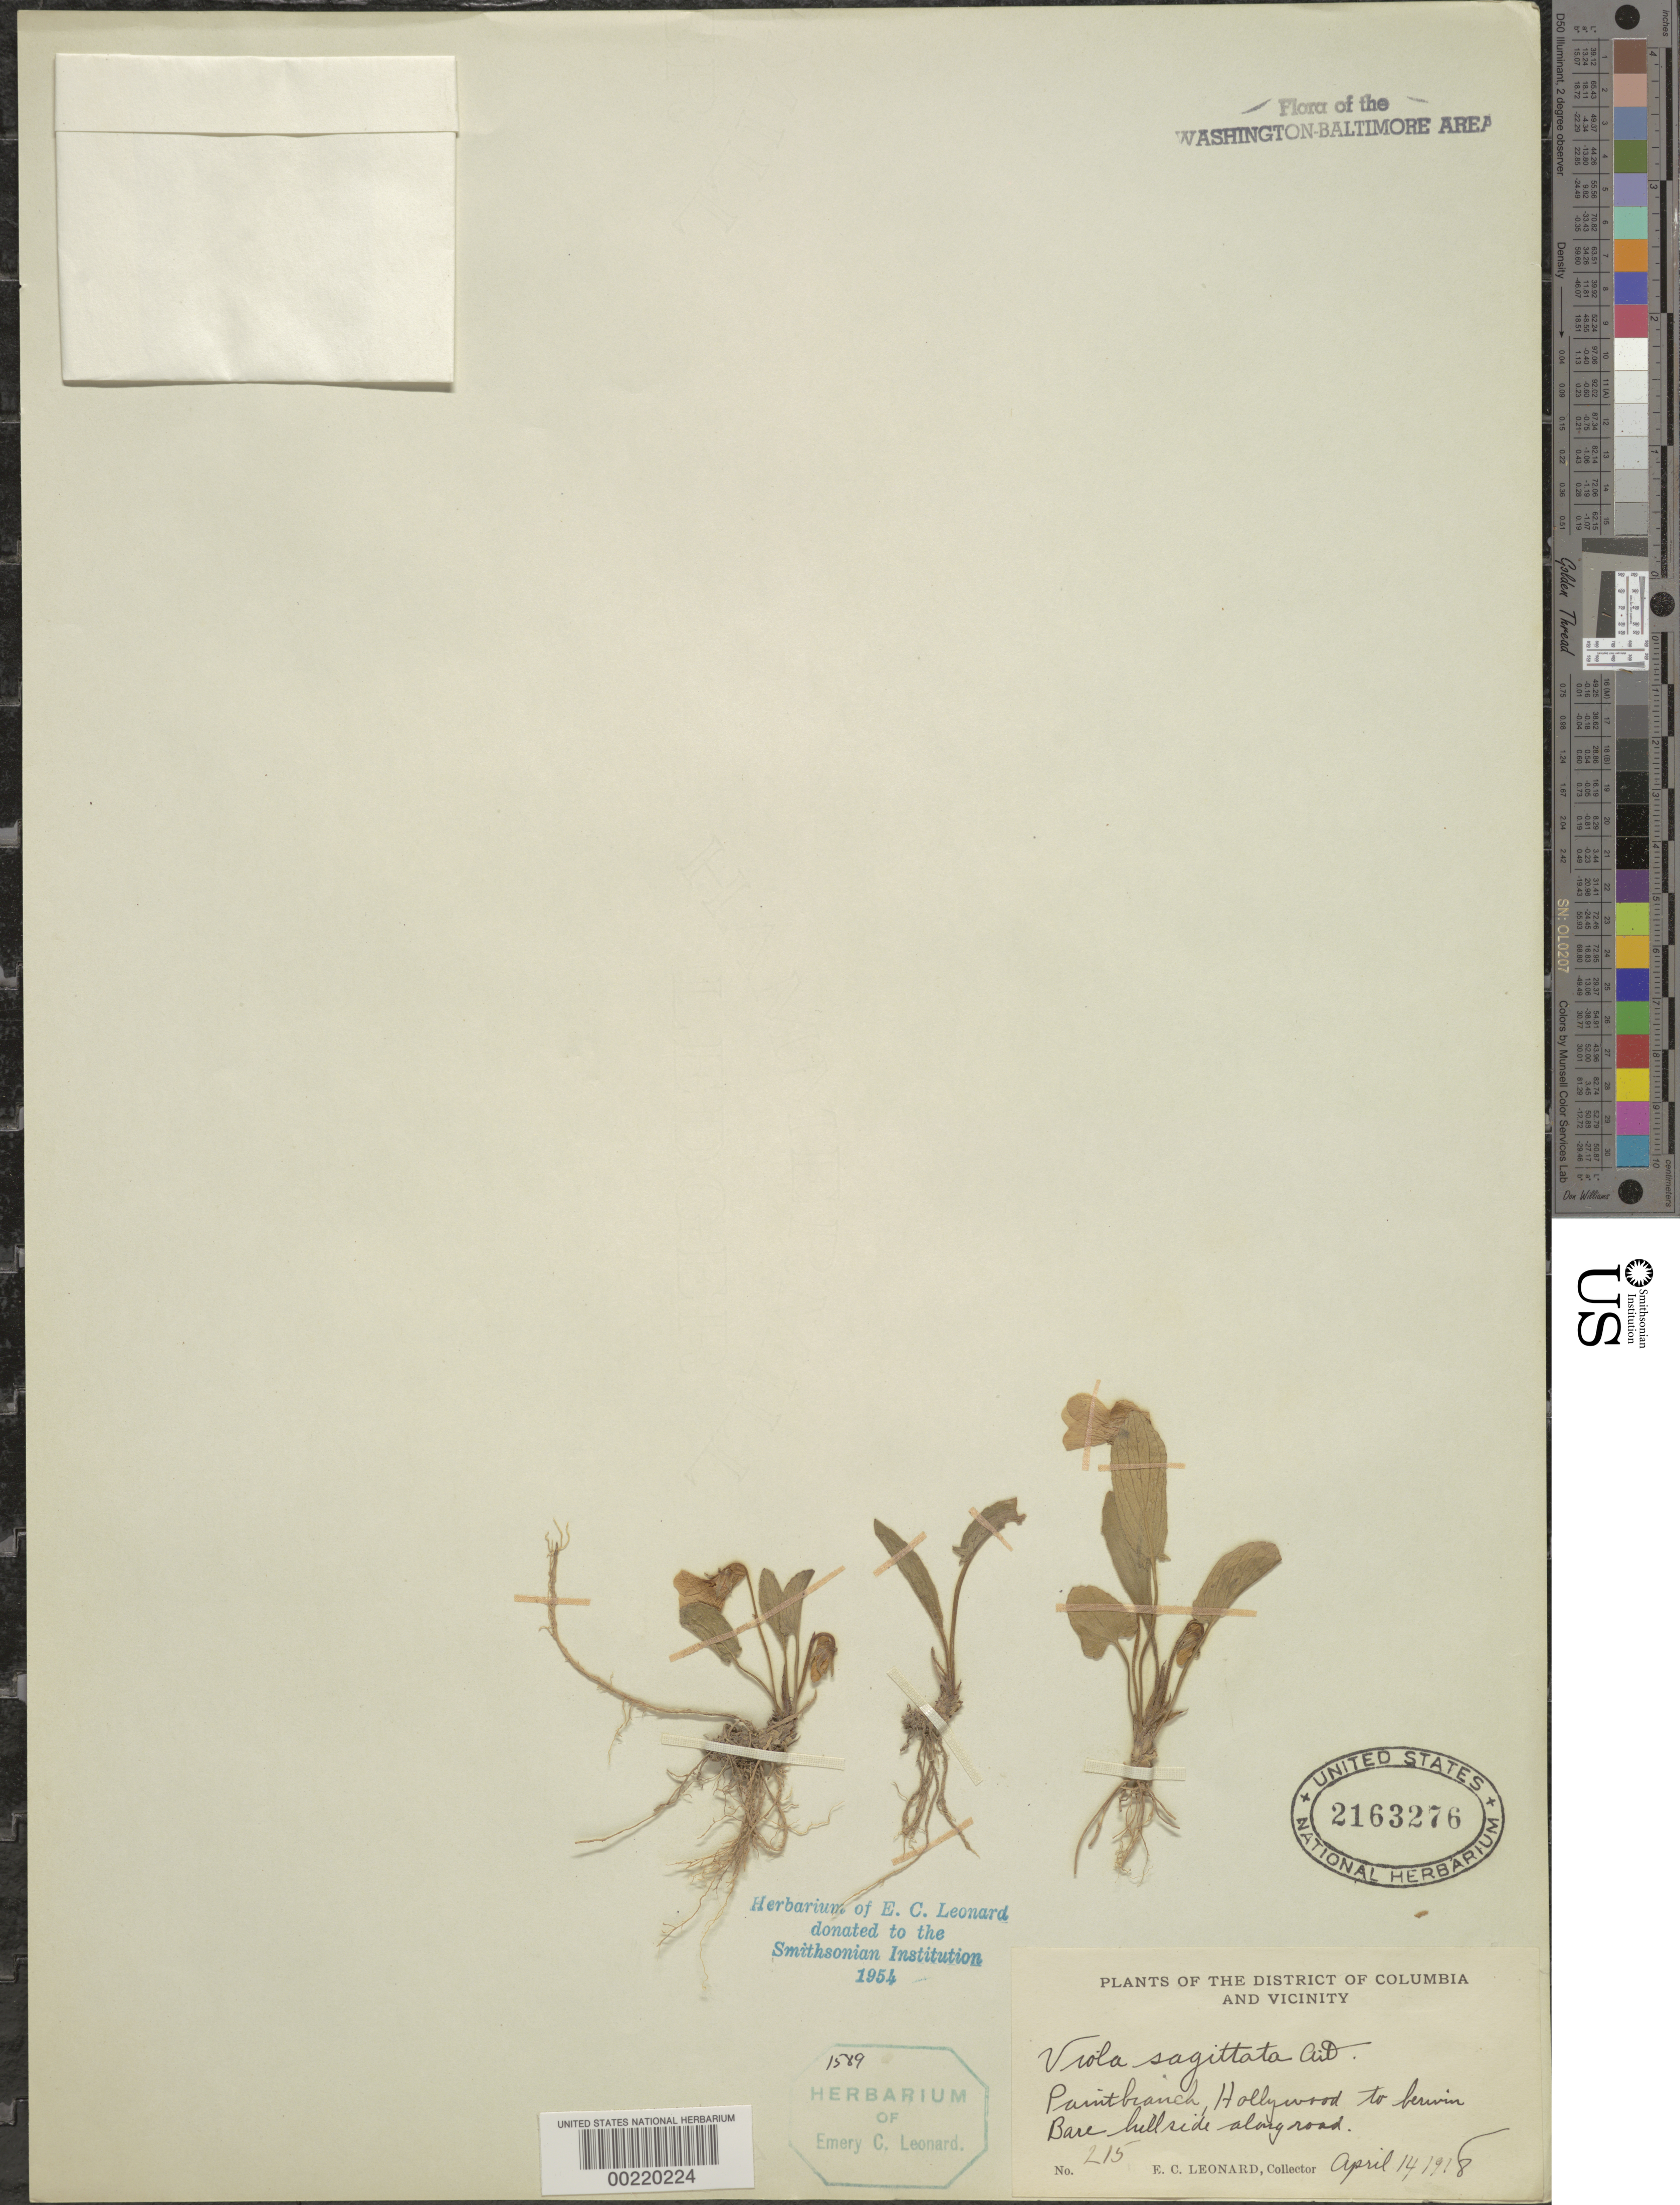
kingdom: Plantae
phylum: Tracheophyta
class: Magnoliopsida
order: Malpighiales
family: Violaceae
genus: Viola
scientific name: Viola sagittata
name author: Aiton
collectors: E. C. Leonard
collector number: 215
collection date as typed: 14 Apr 1918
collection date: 1918-04-14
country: United States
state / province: Maryland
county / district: Prince George's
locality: Paint Branch, Hollywood to Berwyn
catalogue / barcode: US 2163276